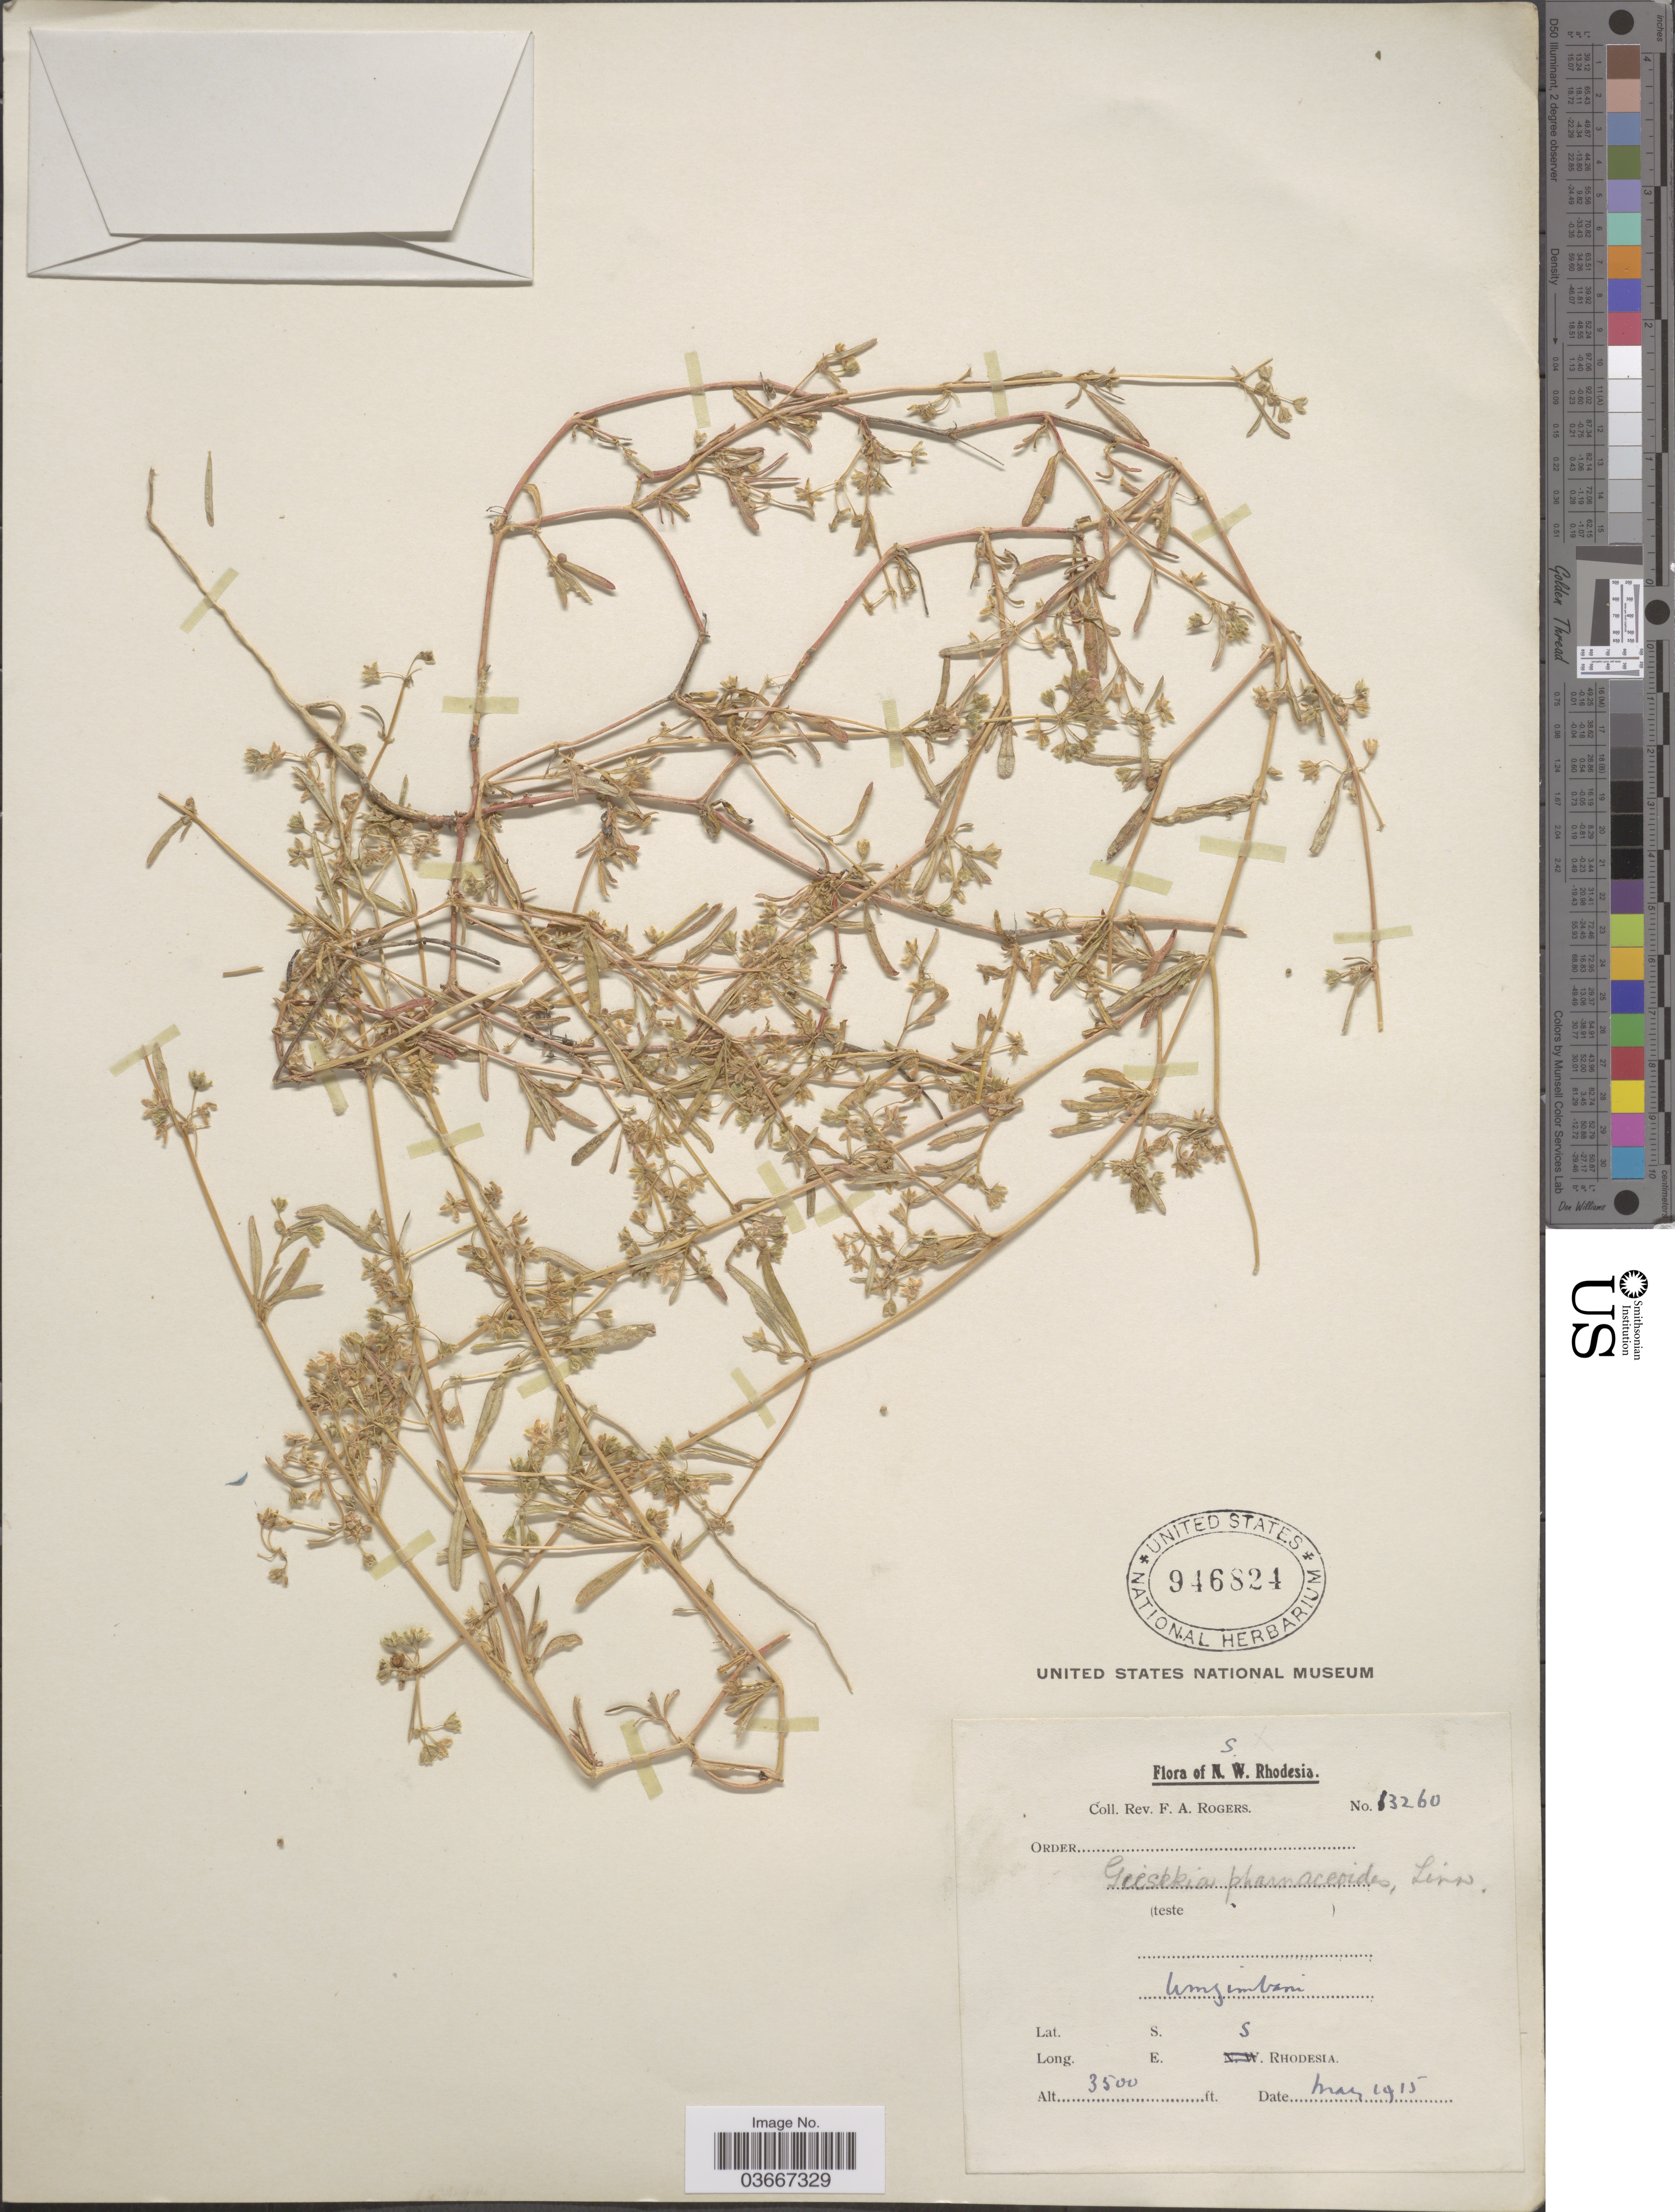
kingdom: Plantae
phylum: Tracheophyta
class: Magnoliopsida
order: Caryophyllales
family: Gisekiaceae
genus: Gisekia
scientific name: Gisekia pharnaceoides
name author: L.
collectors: F. A. Rogers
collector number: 63260*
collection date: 1915-05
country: Zimbabwe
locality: S. Rhodesia. Umzimbani [interpreted]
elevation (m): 1067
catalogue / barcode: US 946824